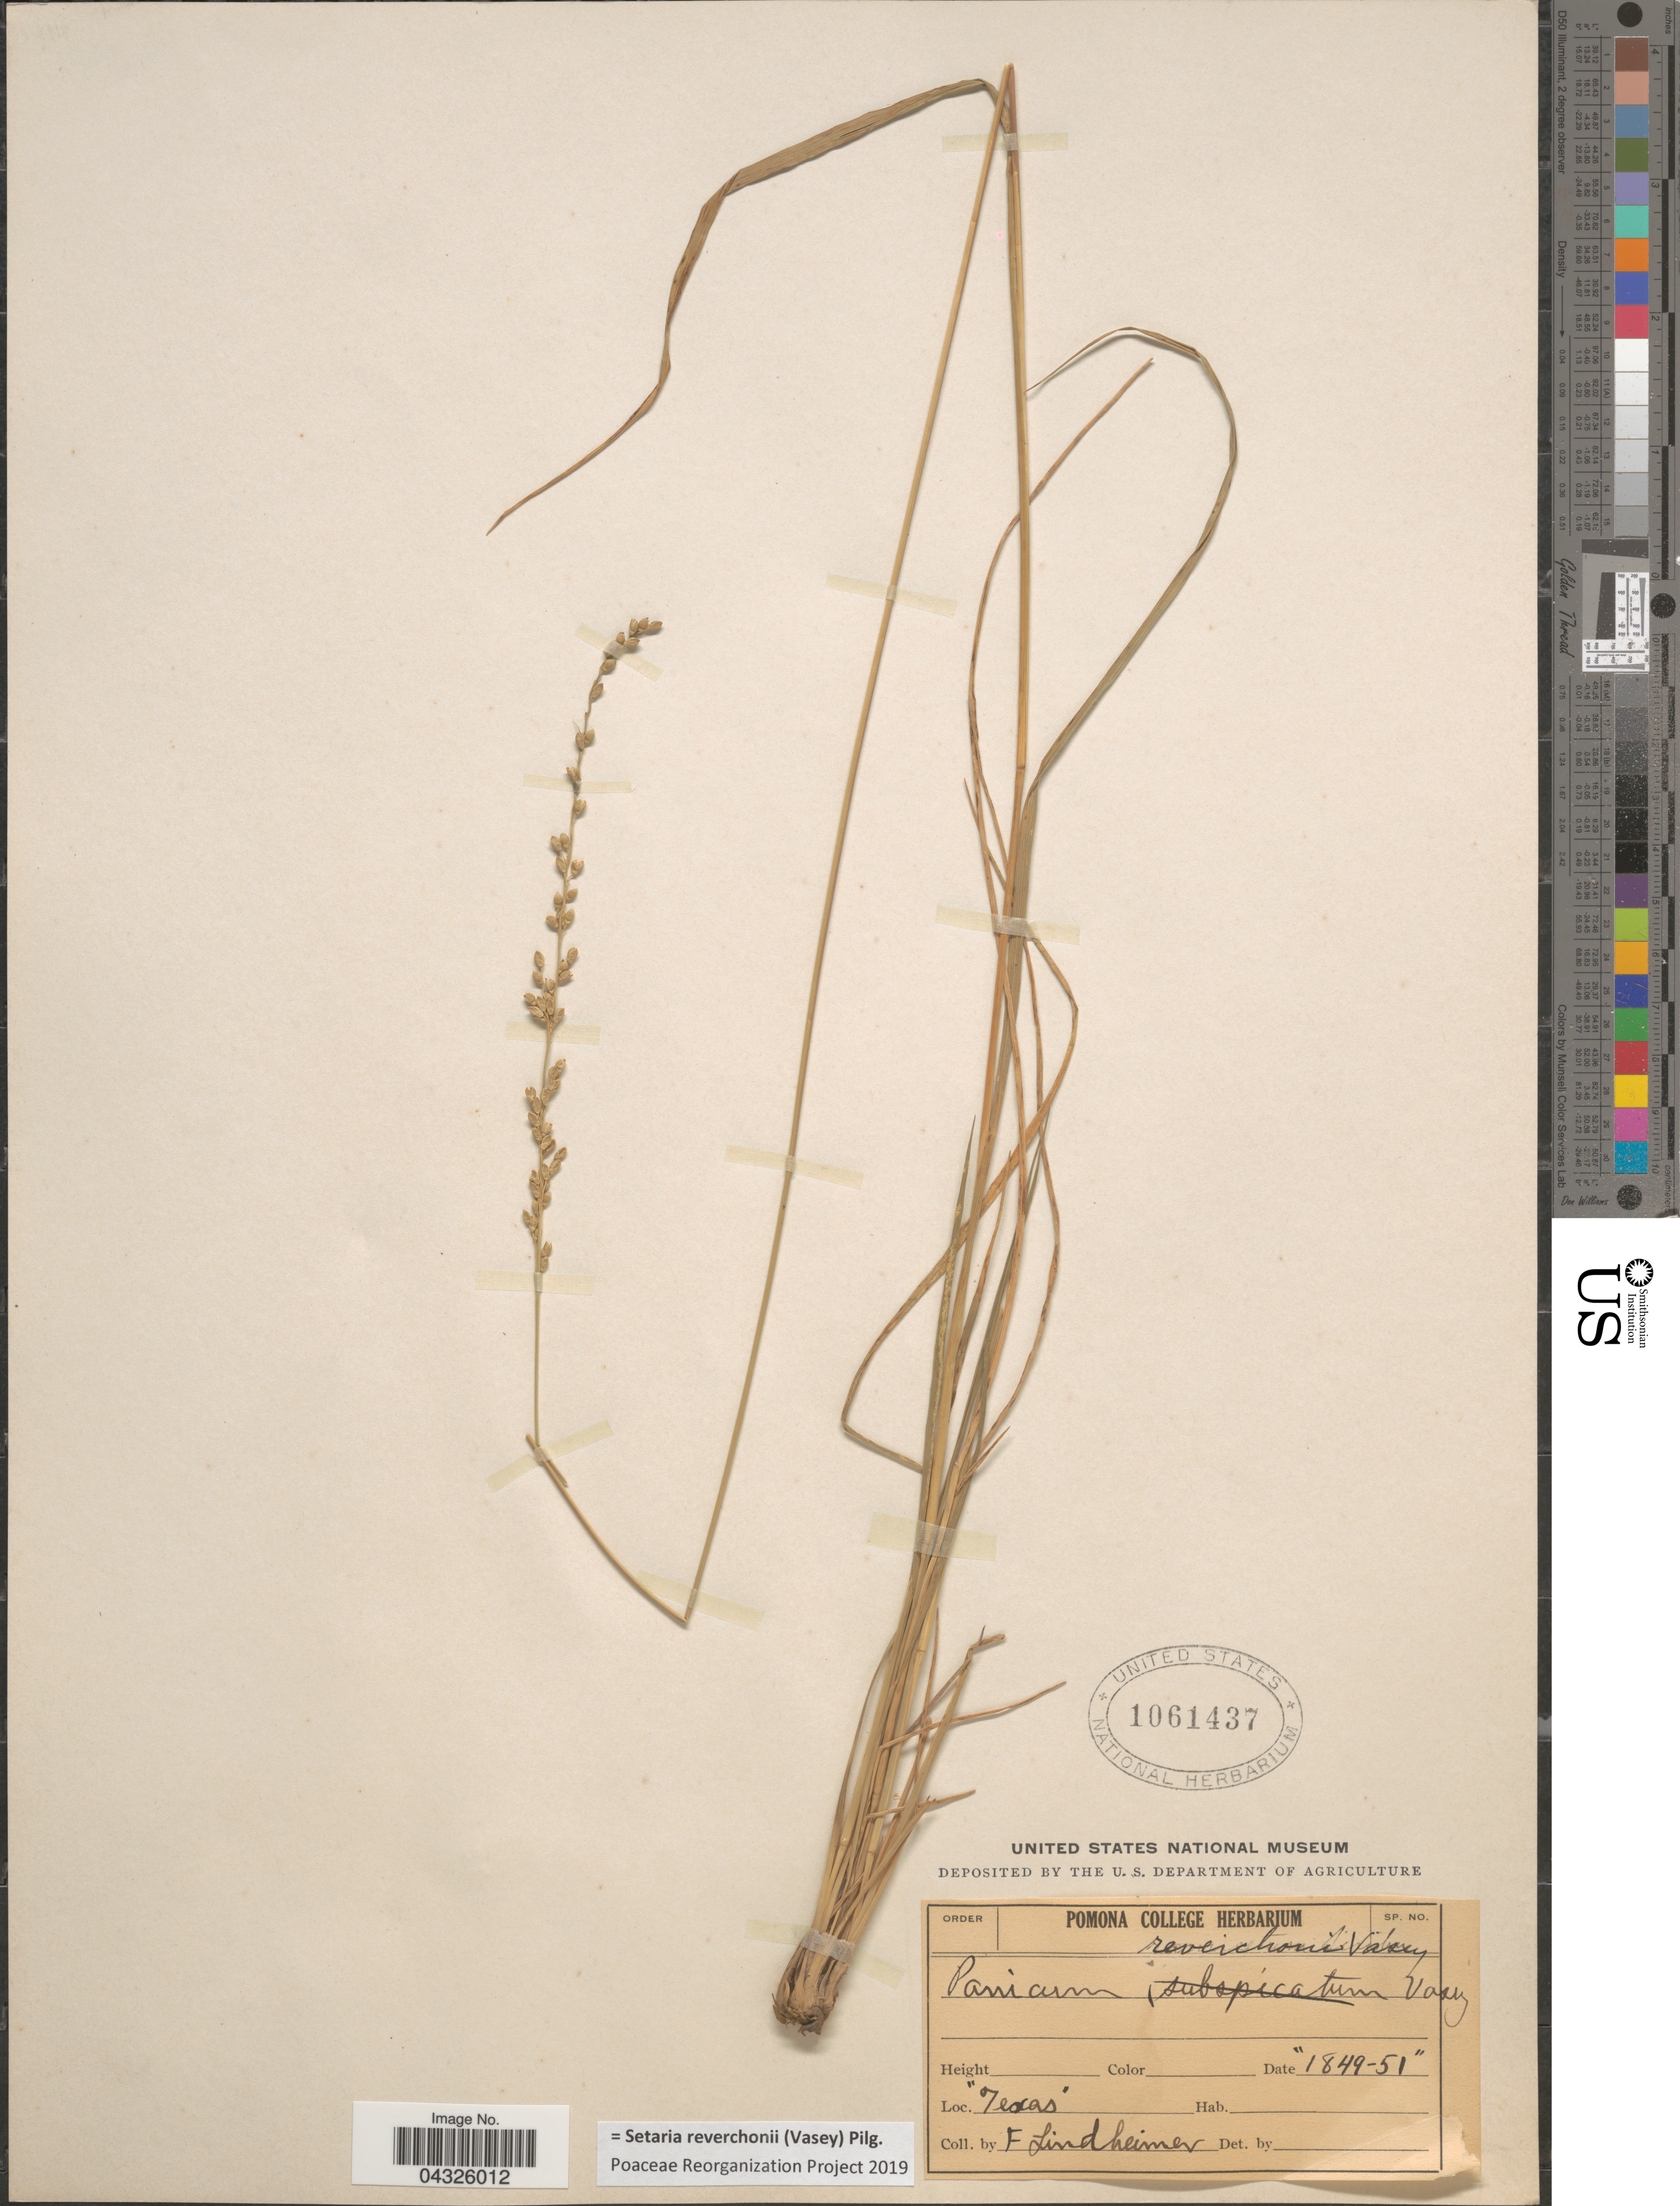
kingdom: Plantae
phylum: Tracheophyta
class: Liliopsida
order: Poales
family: Poaceae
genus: Setaria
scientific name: Setaria reverchonii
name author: (Vasey) Pilg.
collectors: F. Lindheimer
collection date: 1849/1851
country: United States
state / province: Texas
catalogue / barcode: US 1061437